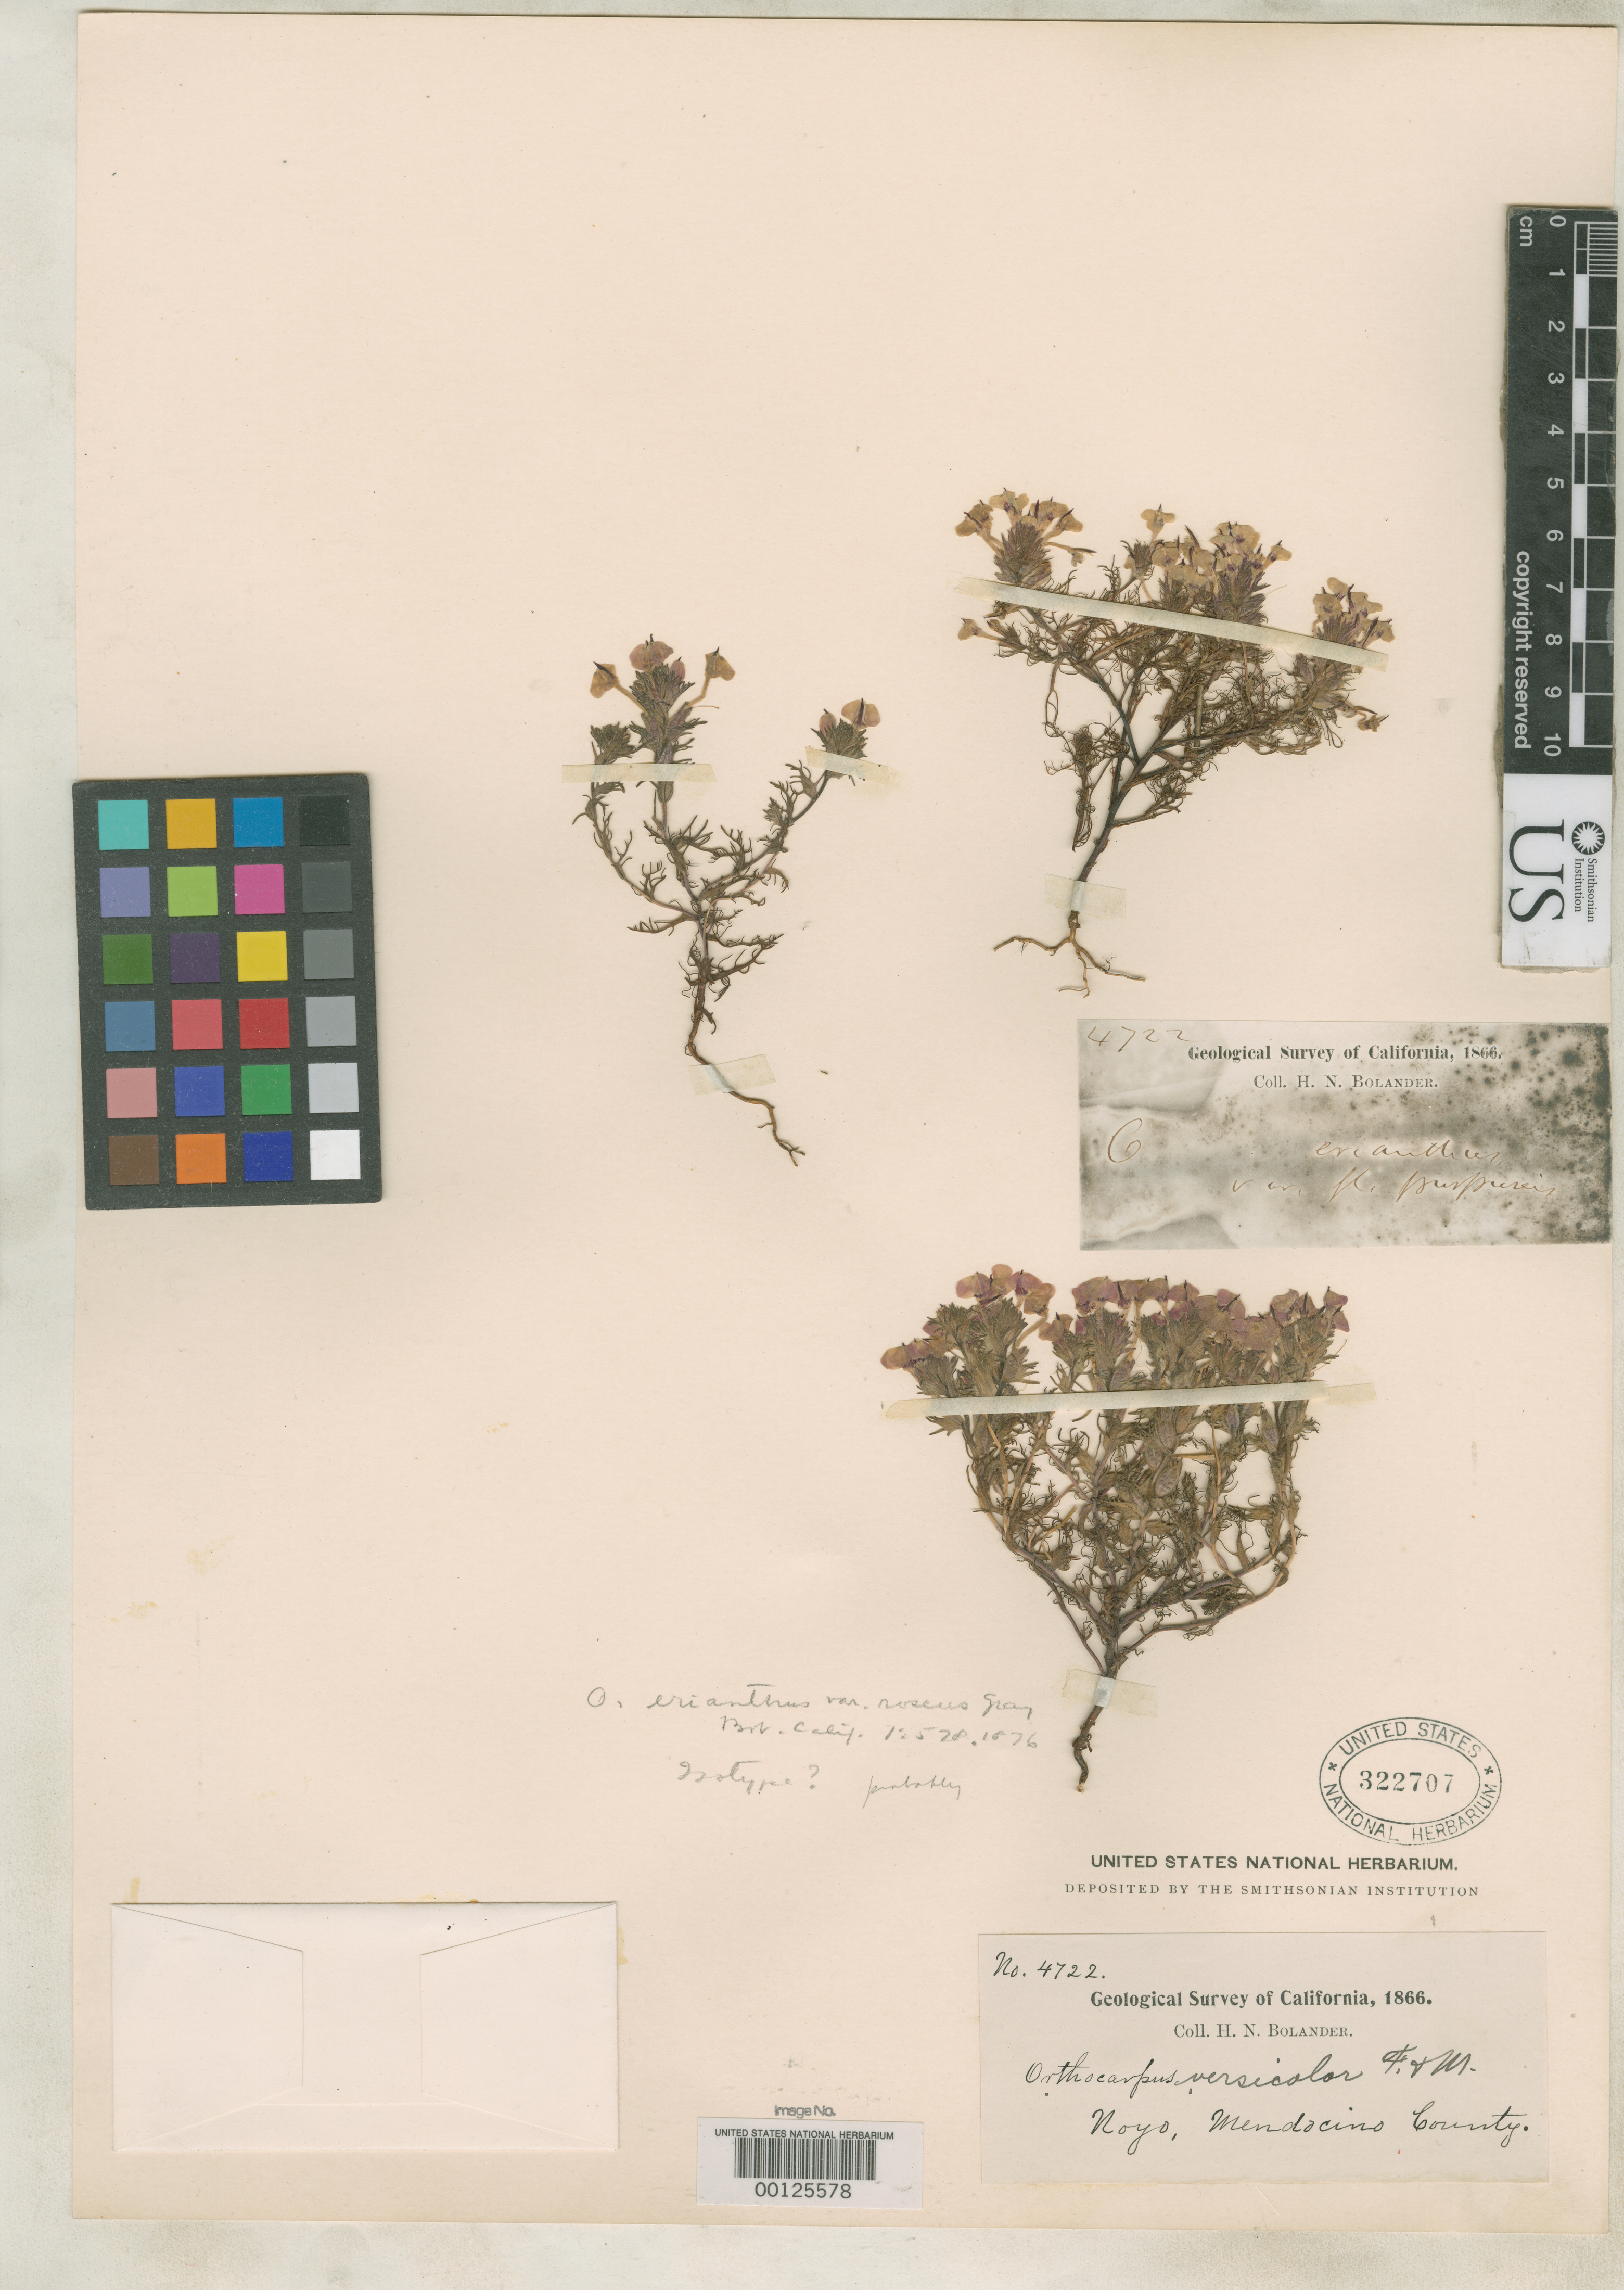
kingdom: Plantae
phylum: Tracheophyta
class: Magnoliopsida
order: Lamiales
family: Orobanchaceae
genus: Orthocarpus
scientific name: Orthocarpus erianthus var. roseus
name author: A. Gray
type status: Isotype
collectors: H. Bolander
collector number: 4722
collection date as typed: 1866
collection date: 1866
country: United States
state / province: California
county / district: Mendocino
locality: Noyo.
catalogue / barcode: US 322707